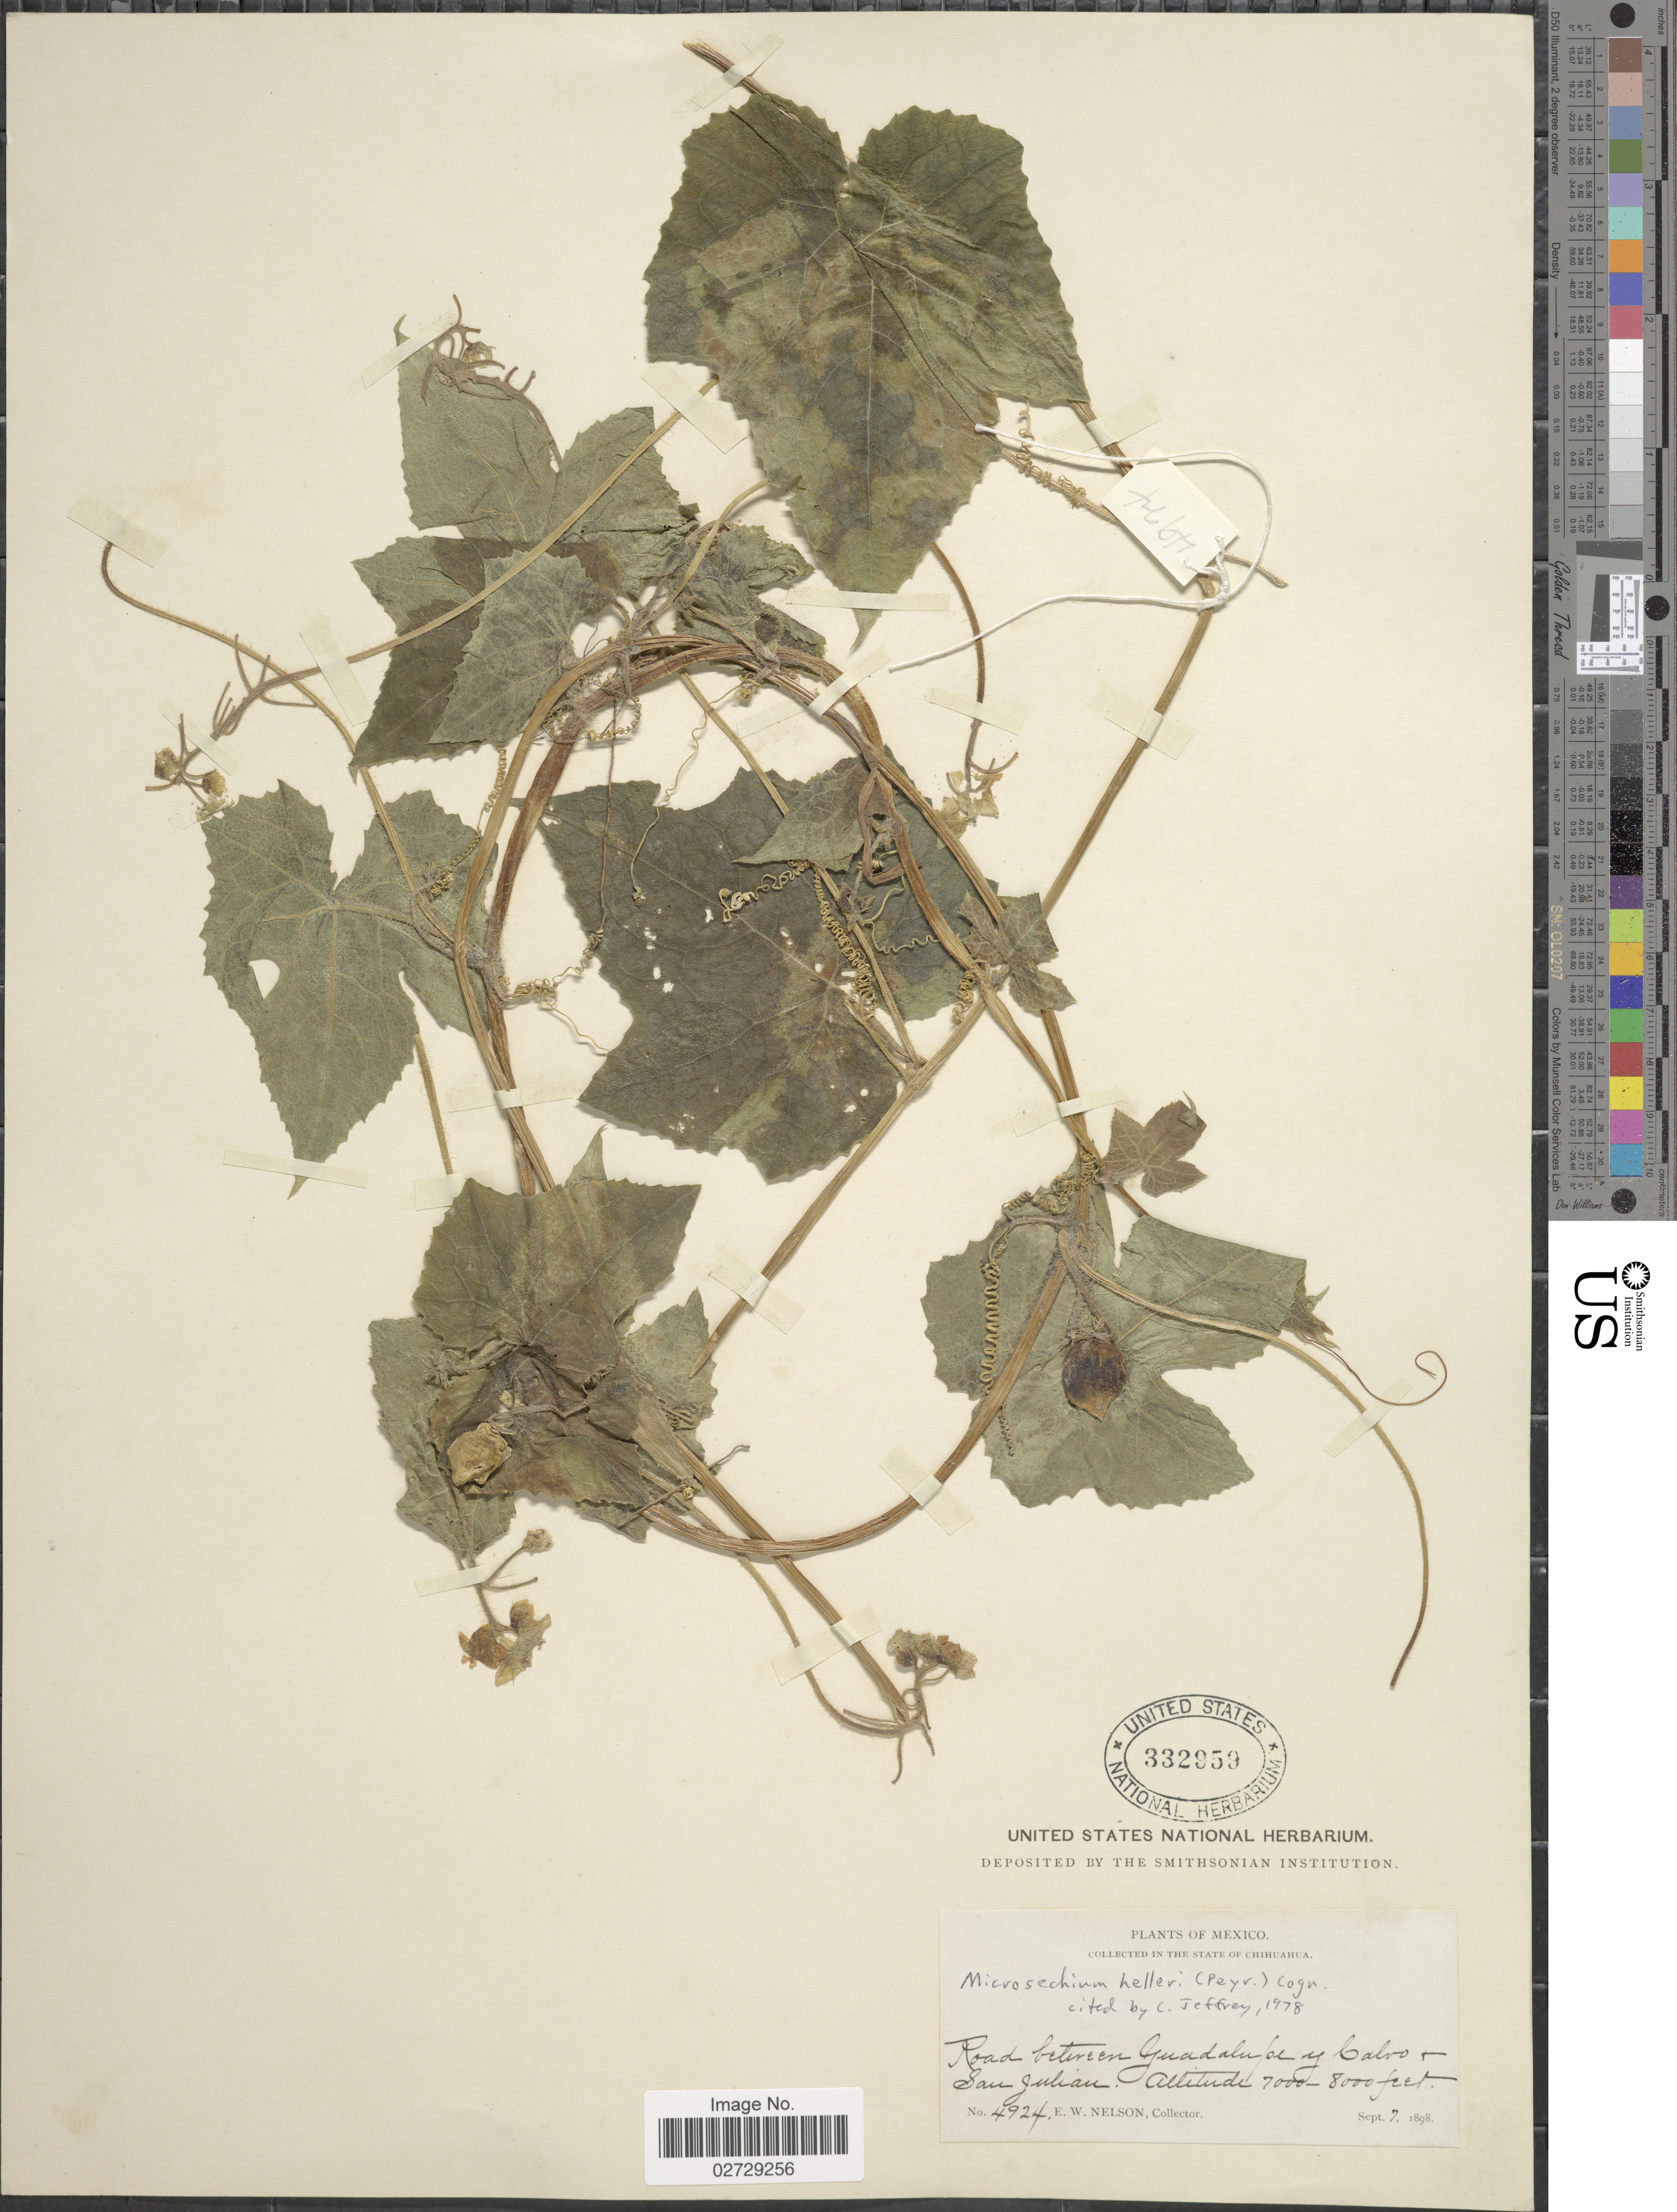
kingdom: Plantae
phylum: Tracheophyta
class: Magnoliopsida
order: Cucurbitales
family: Cucurbitaceae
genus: Microsechium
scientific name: Microsechium helleri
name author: (Peyr.) Cogn.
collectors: E. W. Nelson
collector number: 4924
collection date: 1898-09-07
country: Mexico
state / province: Chihuahua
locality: Road between Guadalupe y Calvo + San Julian.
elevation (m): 2134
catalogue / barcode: US 332959